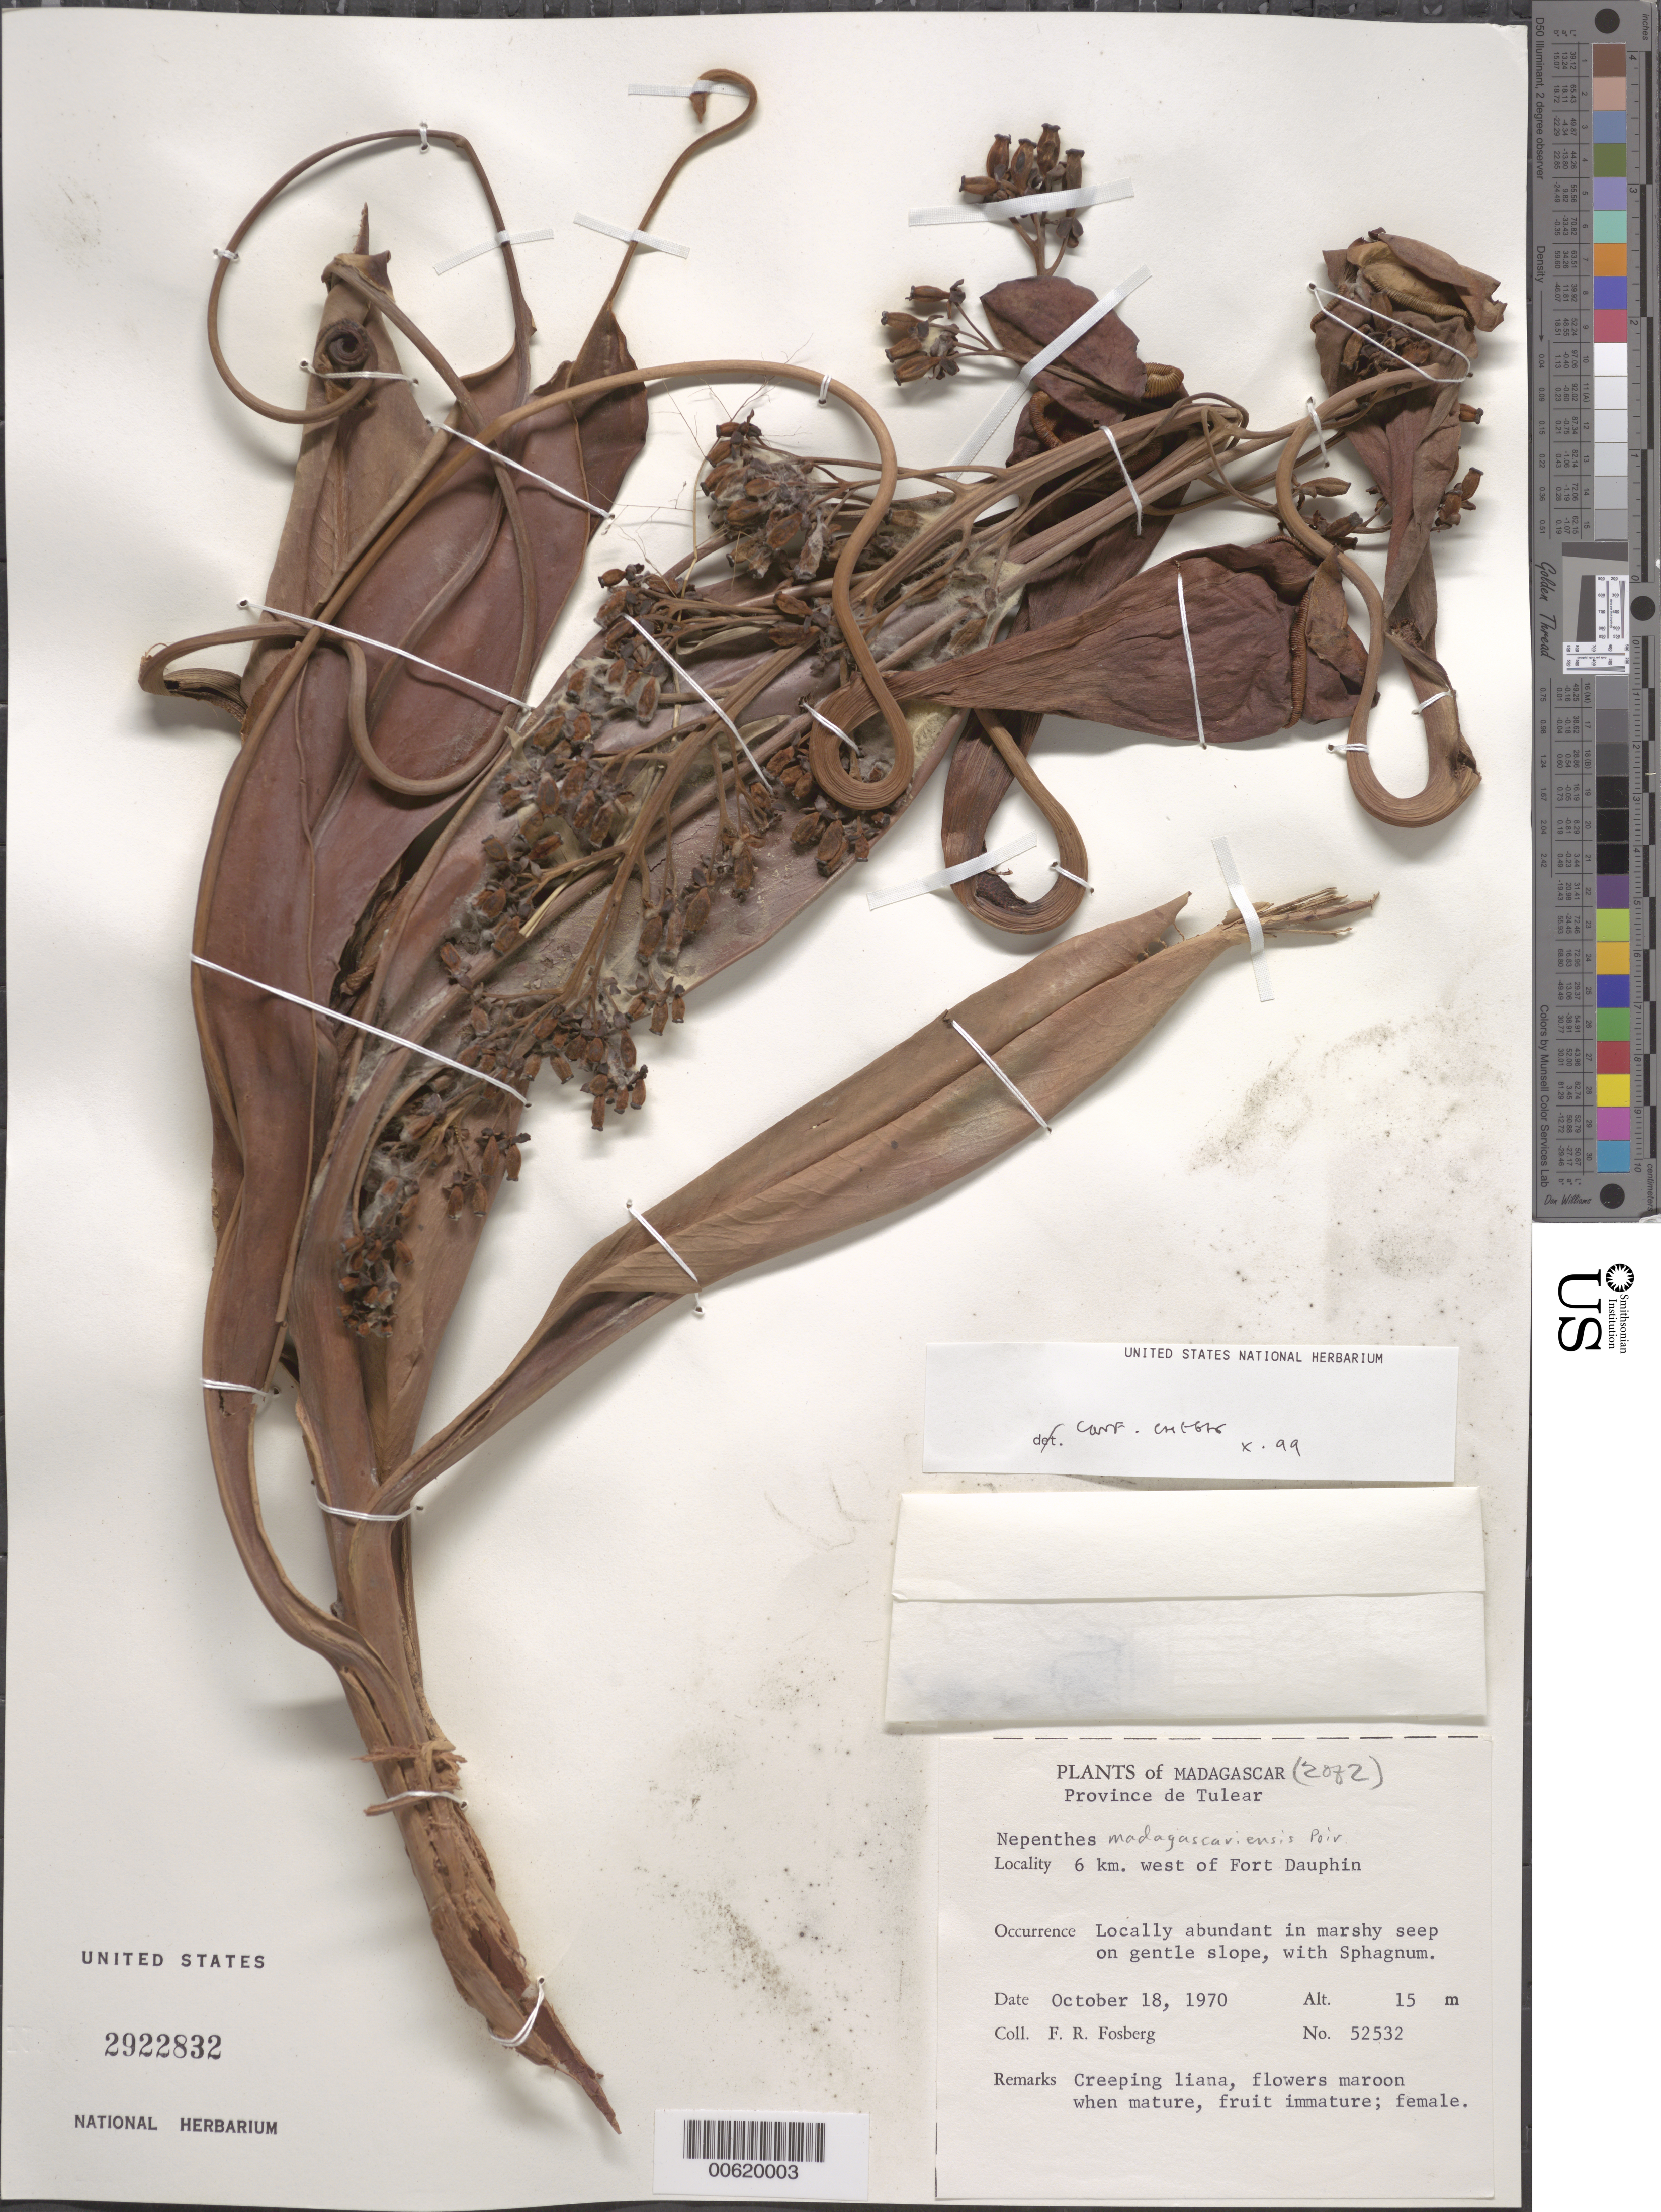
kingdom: Plantae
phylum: Tracheophyta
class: Magnoliopsida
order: Caryophyllales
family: Nepenthaceae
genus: Nepenthes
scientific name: Nepenthes madagascariensis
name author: Poir.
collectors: F. R. Fosberg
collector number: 52432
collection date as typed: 18 Oct 1970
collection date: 1970-10-18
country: Madagascar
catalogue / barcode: US 2922832